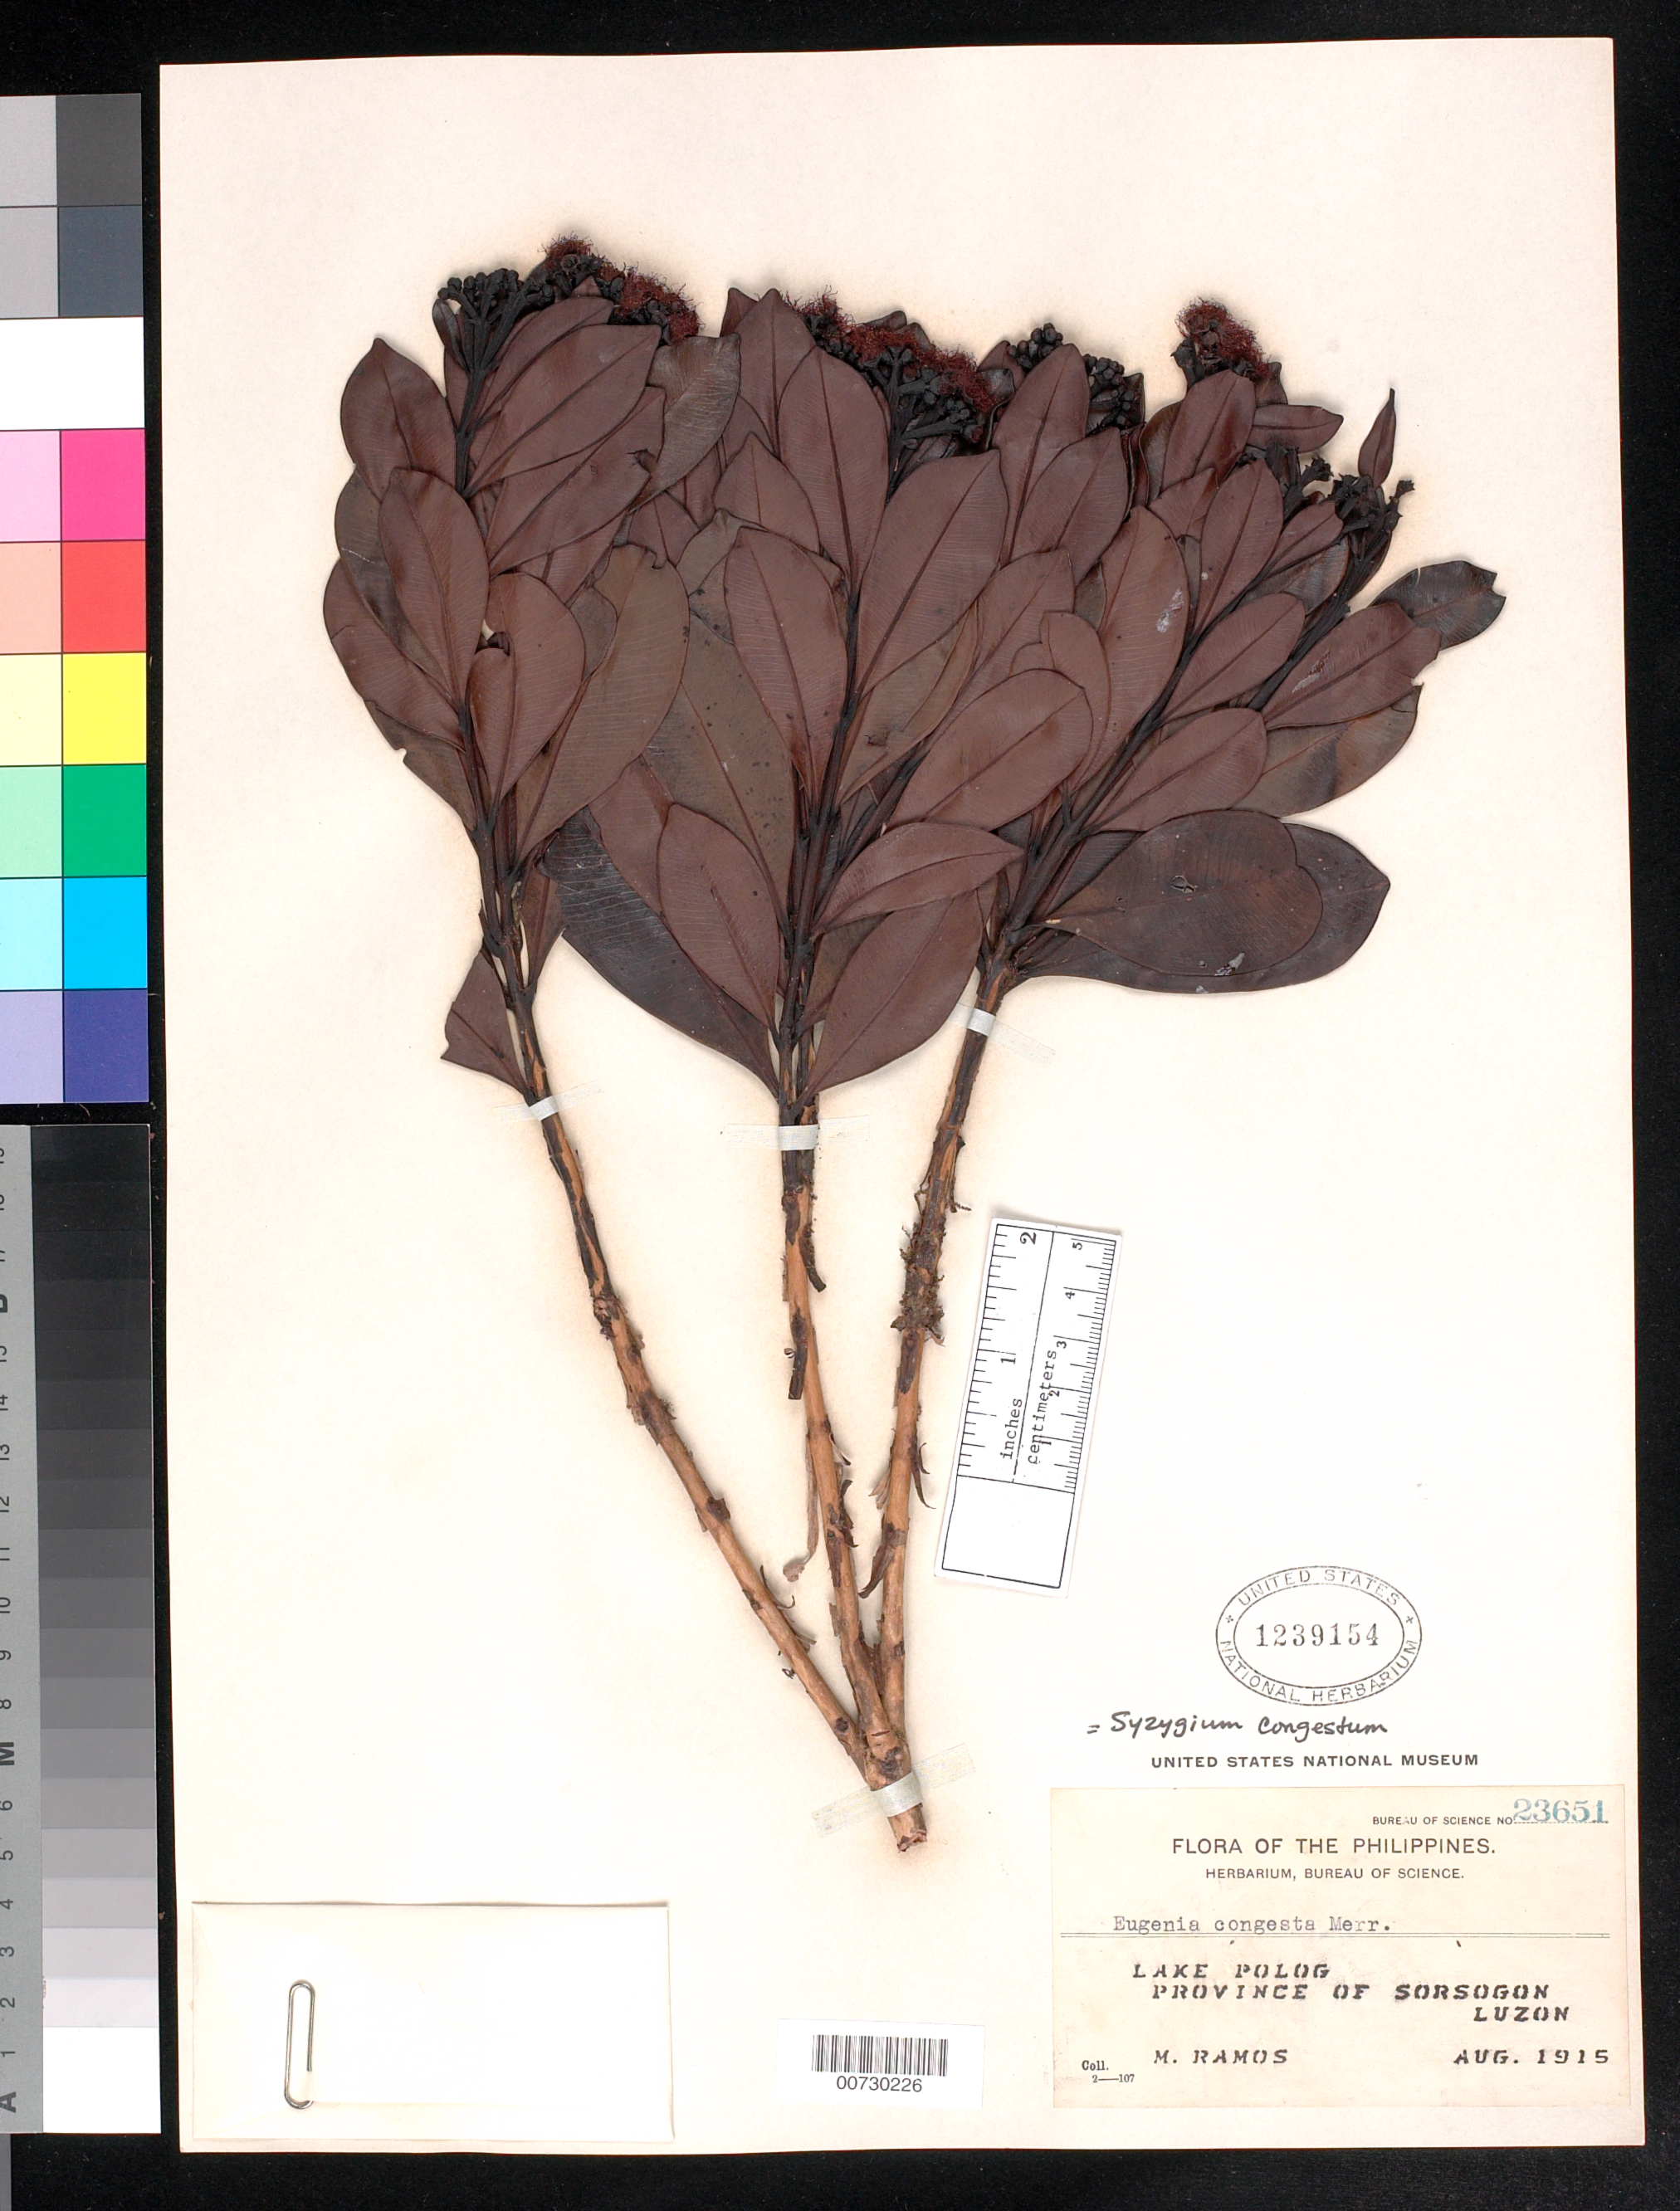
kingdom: Plantae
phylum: Tracheophyta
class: Magnoliopsida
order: Myrtales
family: Myrtaceae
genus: Syzygium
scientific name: Syzygium congestum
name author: (Merr.) Merr.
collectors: M. Ramos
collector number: Bur. Sci. 23651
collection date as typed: Aug 1915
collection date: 1915-08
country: Philippines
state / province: Bicol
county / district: Sorsogon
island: Luzon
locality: Lake Polog.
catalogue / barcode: US 23651